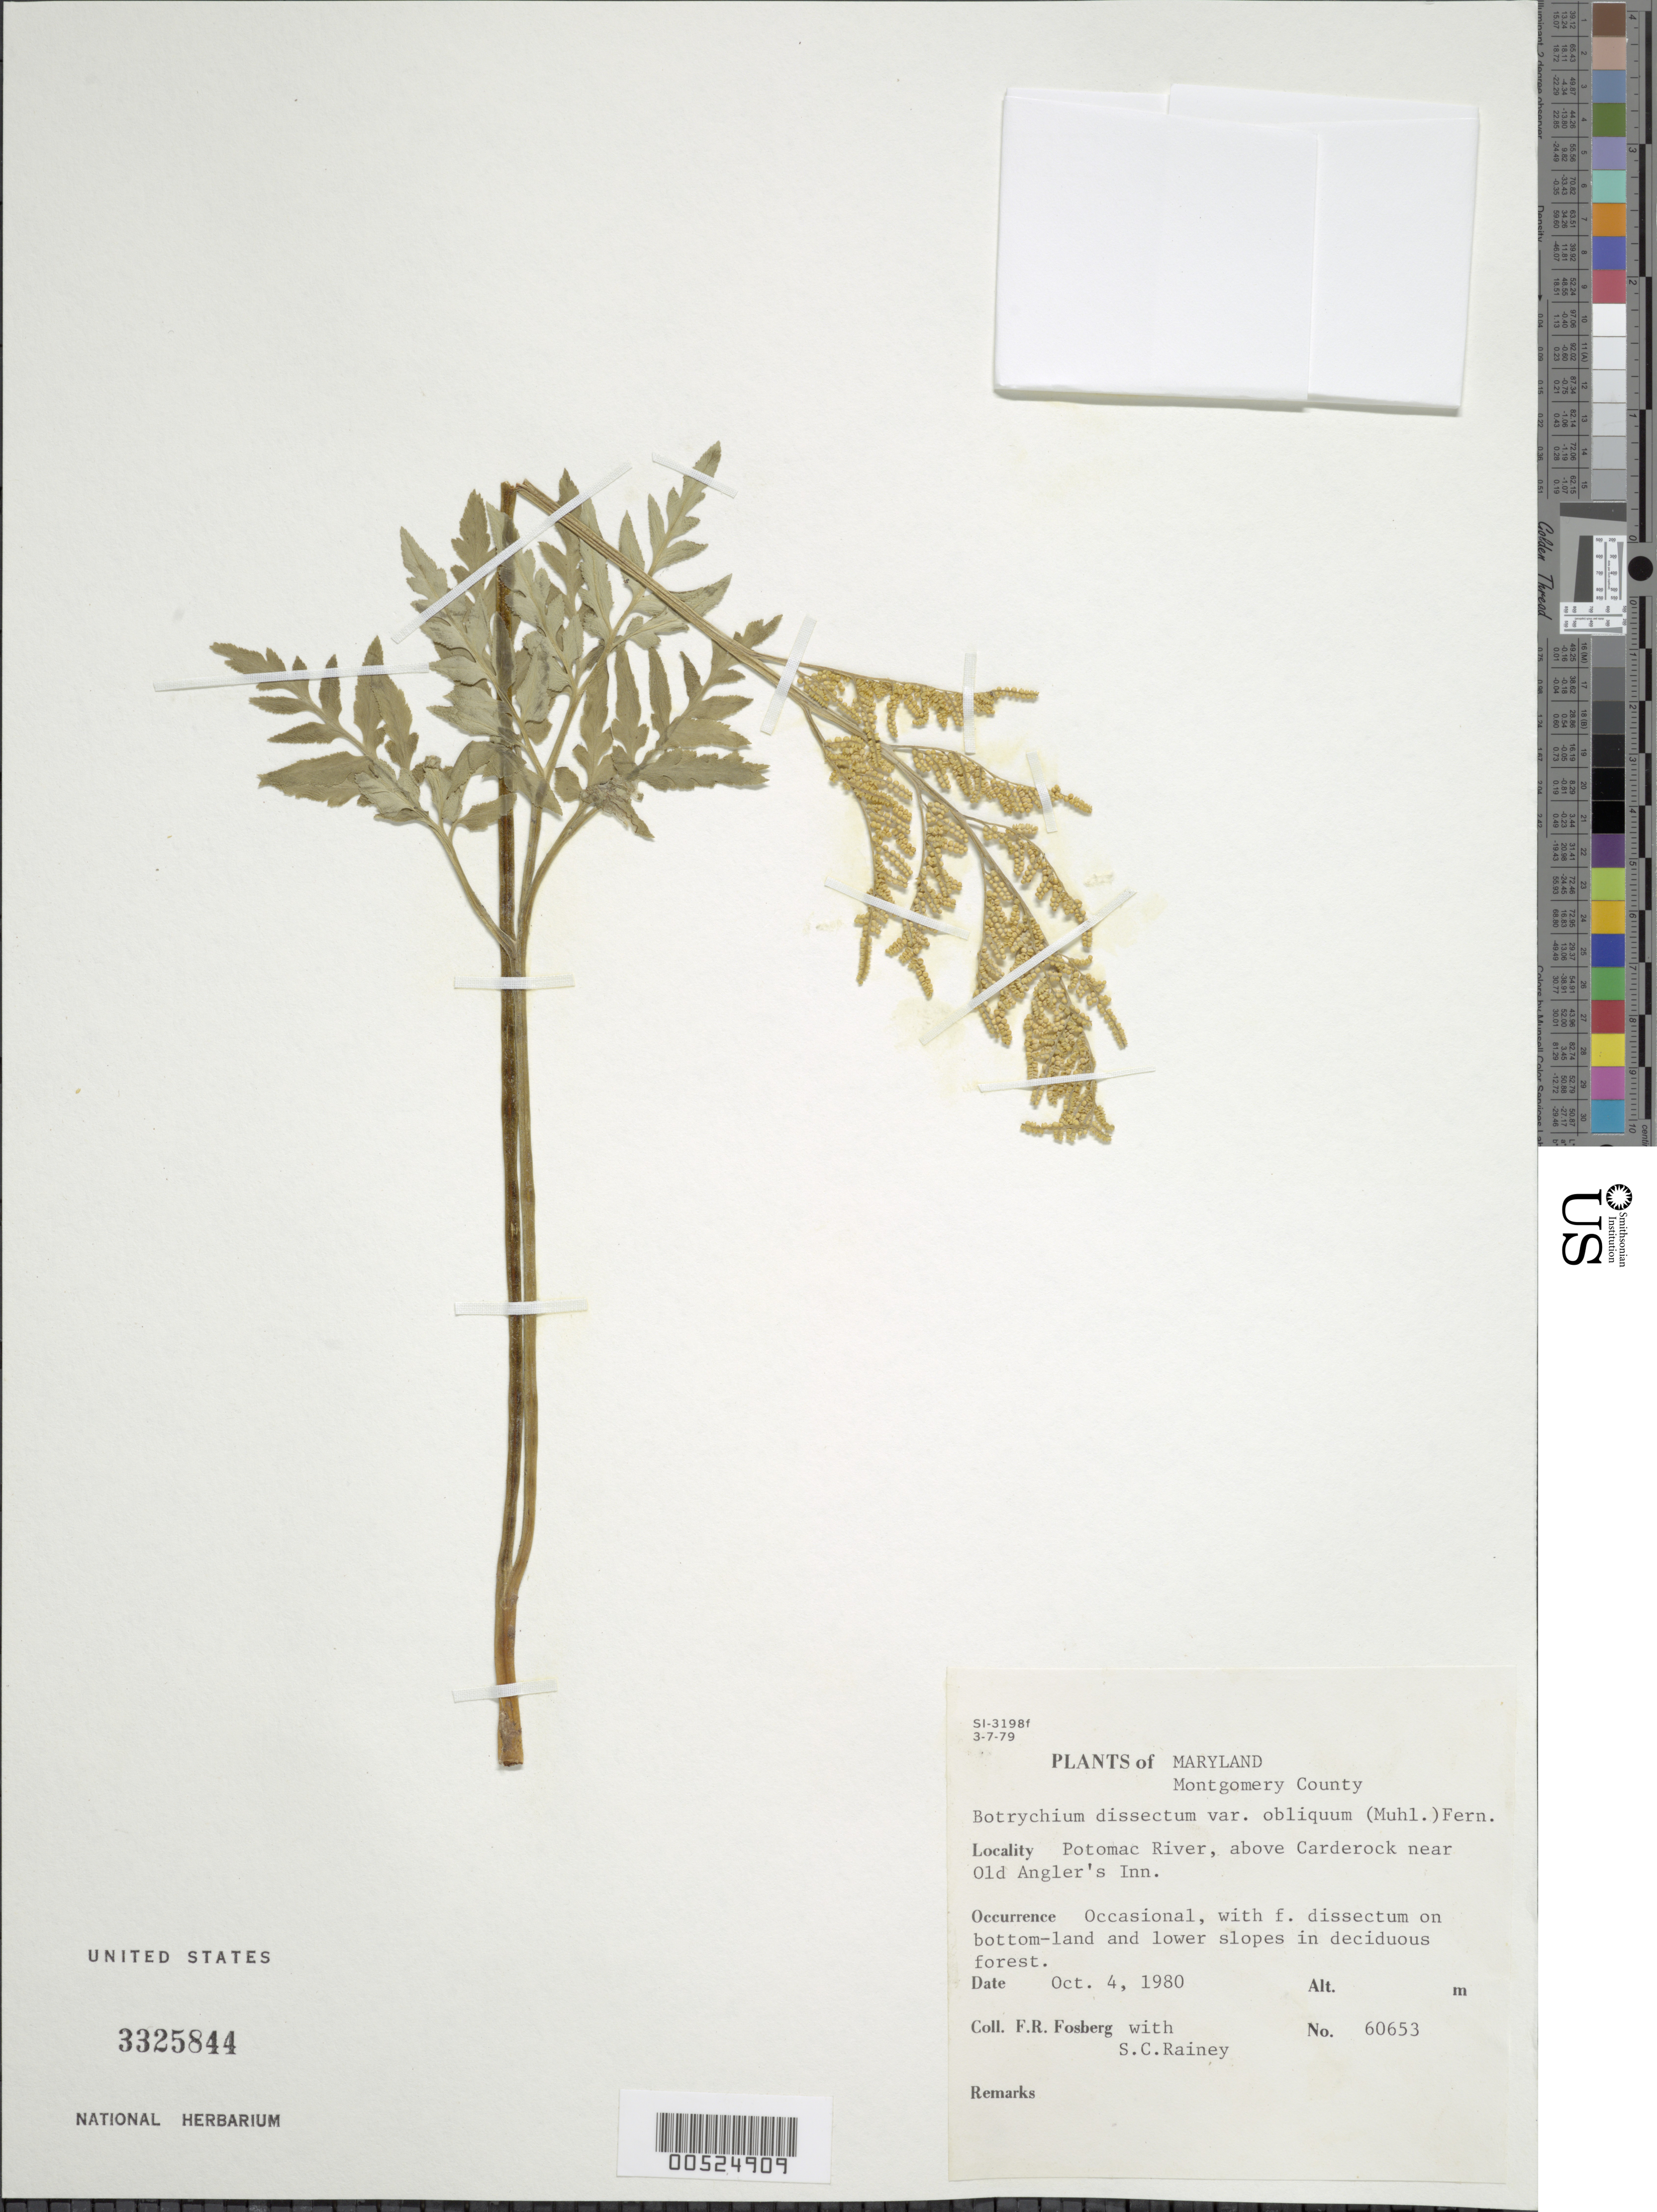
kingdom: Plantae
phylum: Tracheophyta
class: Polypodiopsida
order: Ophioglossales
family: Ophioglossaceae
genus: Botrychium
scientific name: Botrychium dissectum var. obliquum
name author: Clute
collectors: F. R. Fosberg & S. C. Rainey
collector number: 60653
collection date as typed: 04 Oct 1980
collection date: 1980-10-04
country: United States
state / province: Maryland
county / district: Montgomery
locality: Potomac River, above Carderock near Old Angler's Inn.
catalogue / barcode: US 3325844